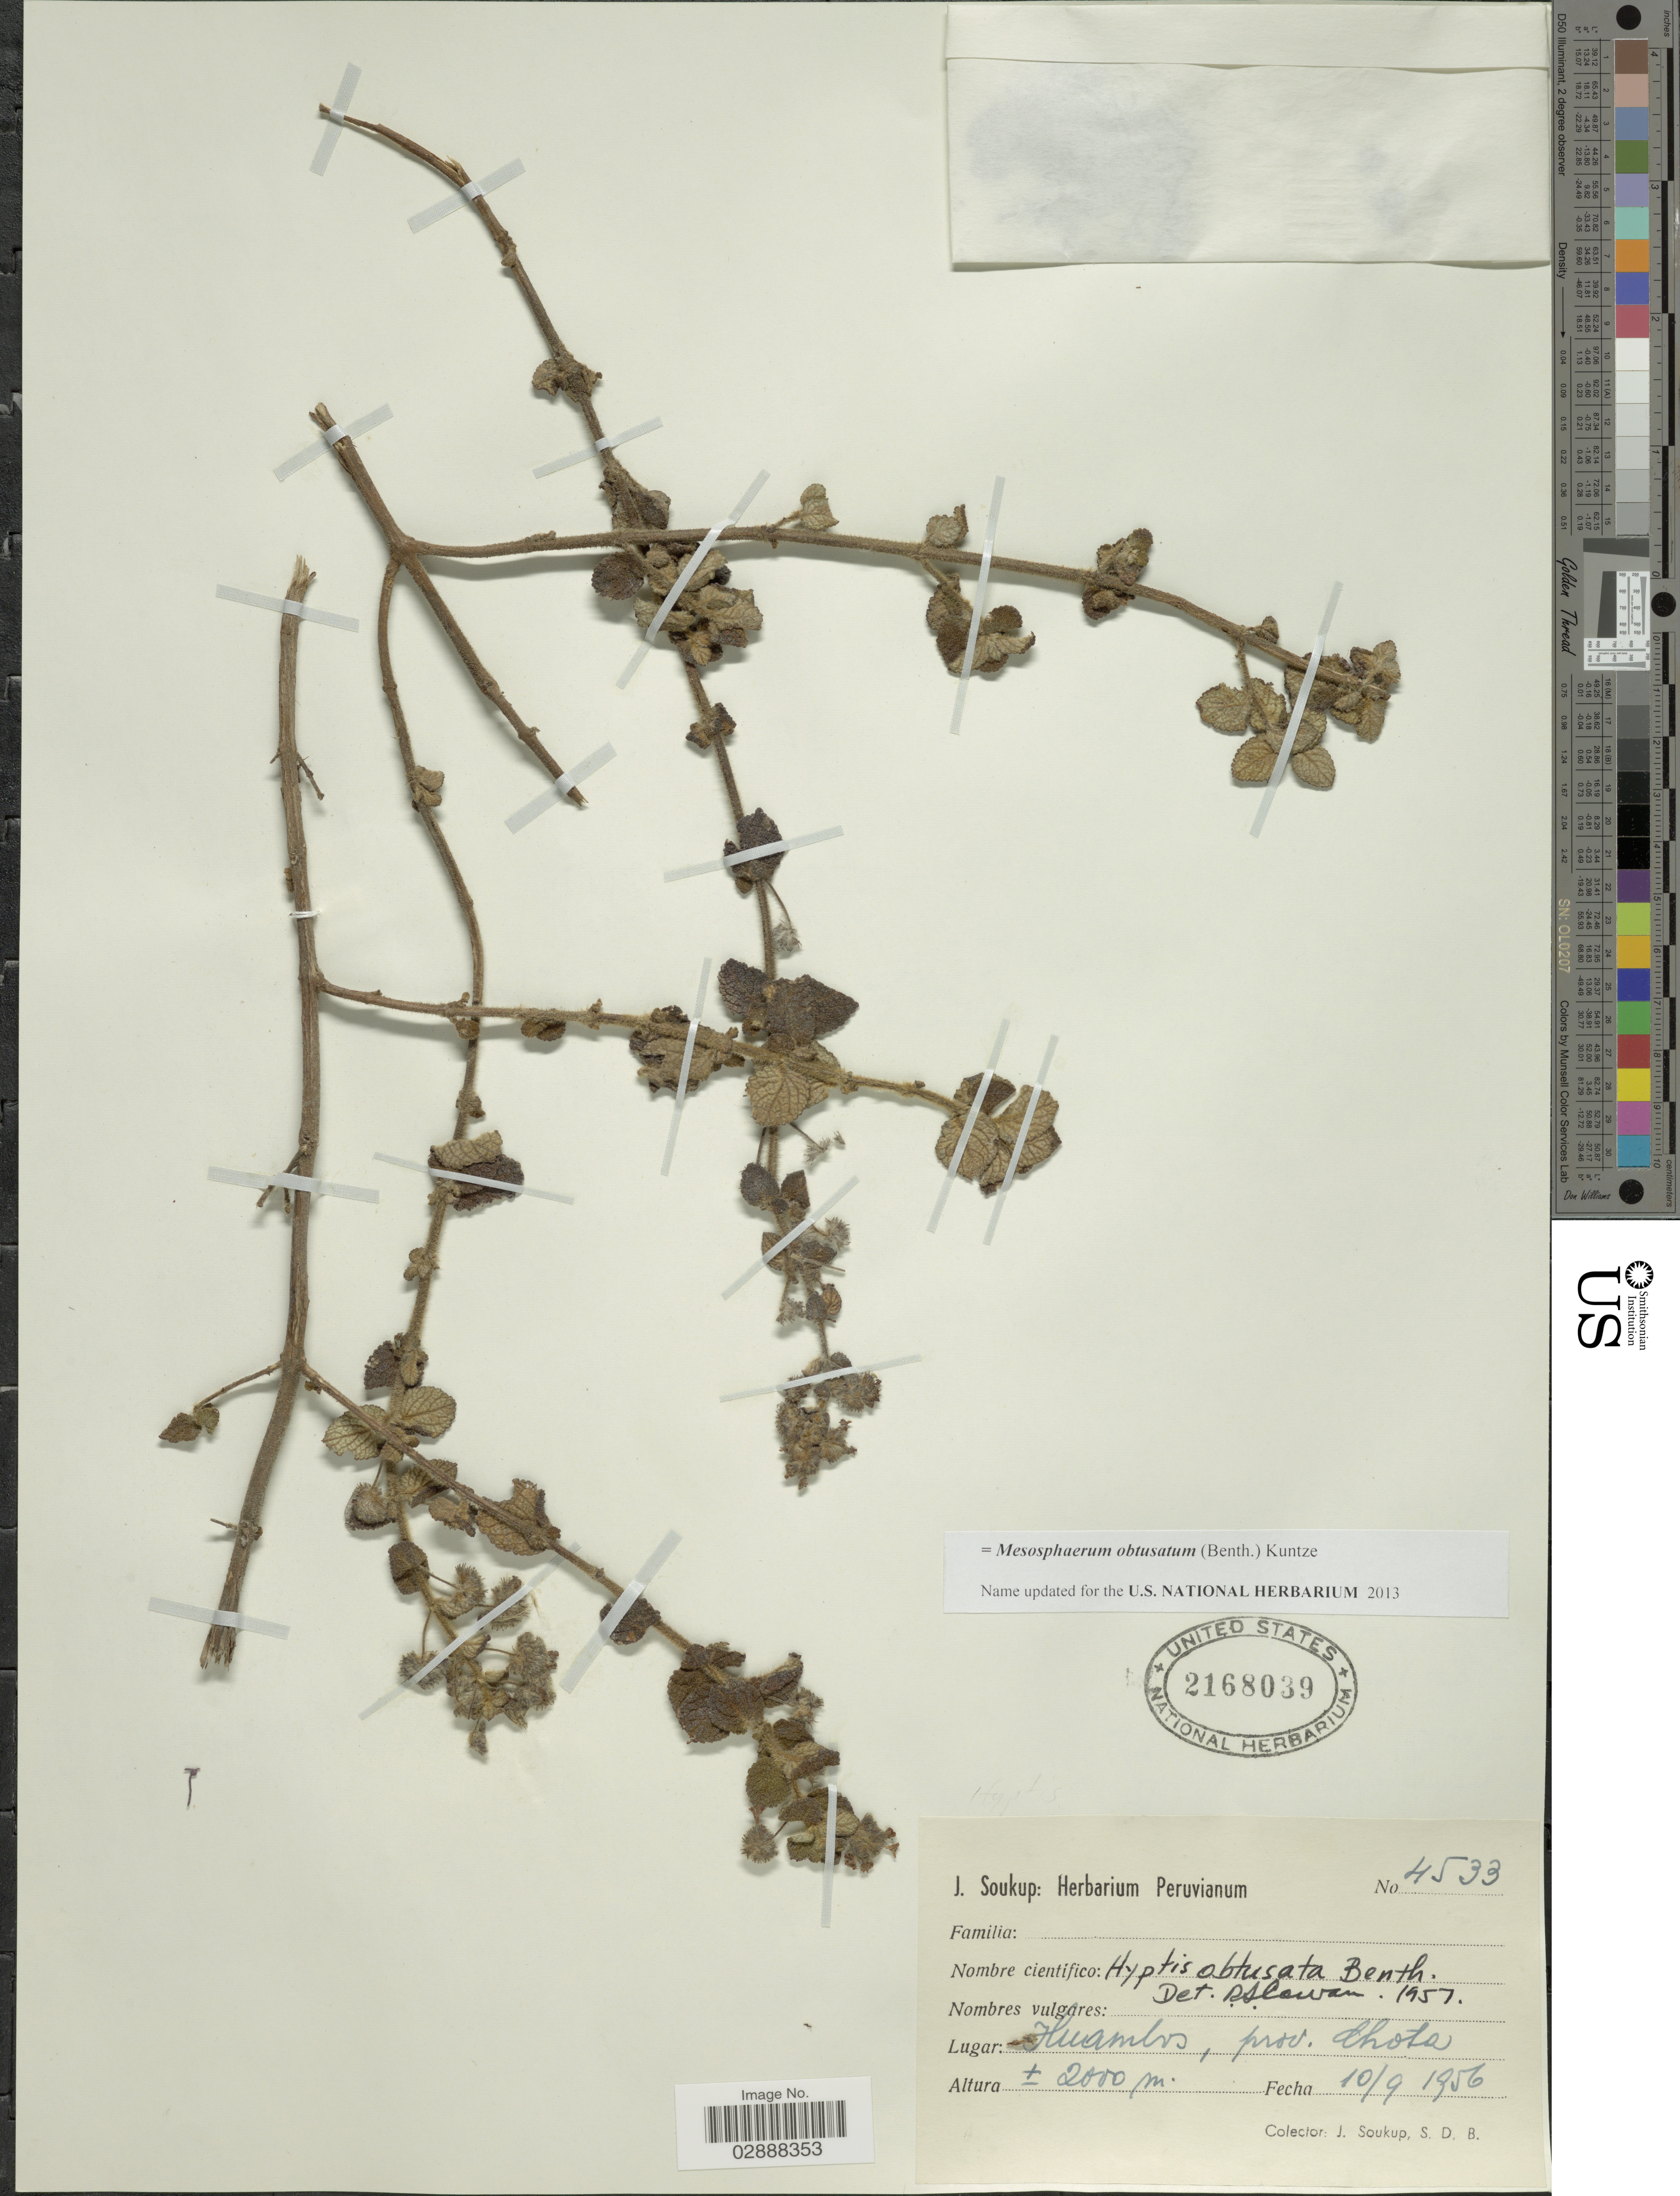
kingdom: Plantae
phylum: Tracheophyta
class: Magnoliopsida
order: Lamiales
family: Lamiaceae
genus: Mesosphaerum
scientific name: Mesosphaerum obtusatum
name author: (Benth.) Kuntze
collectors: J. Soukup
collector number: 4533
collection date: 1956-09-10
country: Peru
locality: Huambos, prov. Chota.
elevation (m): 2000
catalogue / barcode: US 2168039